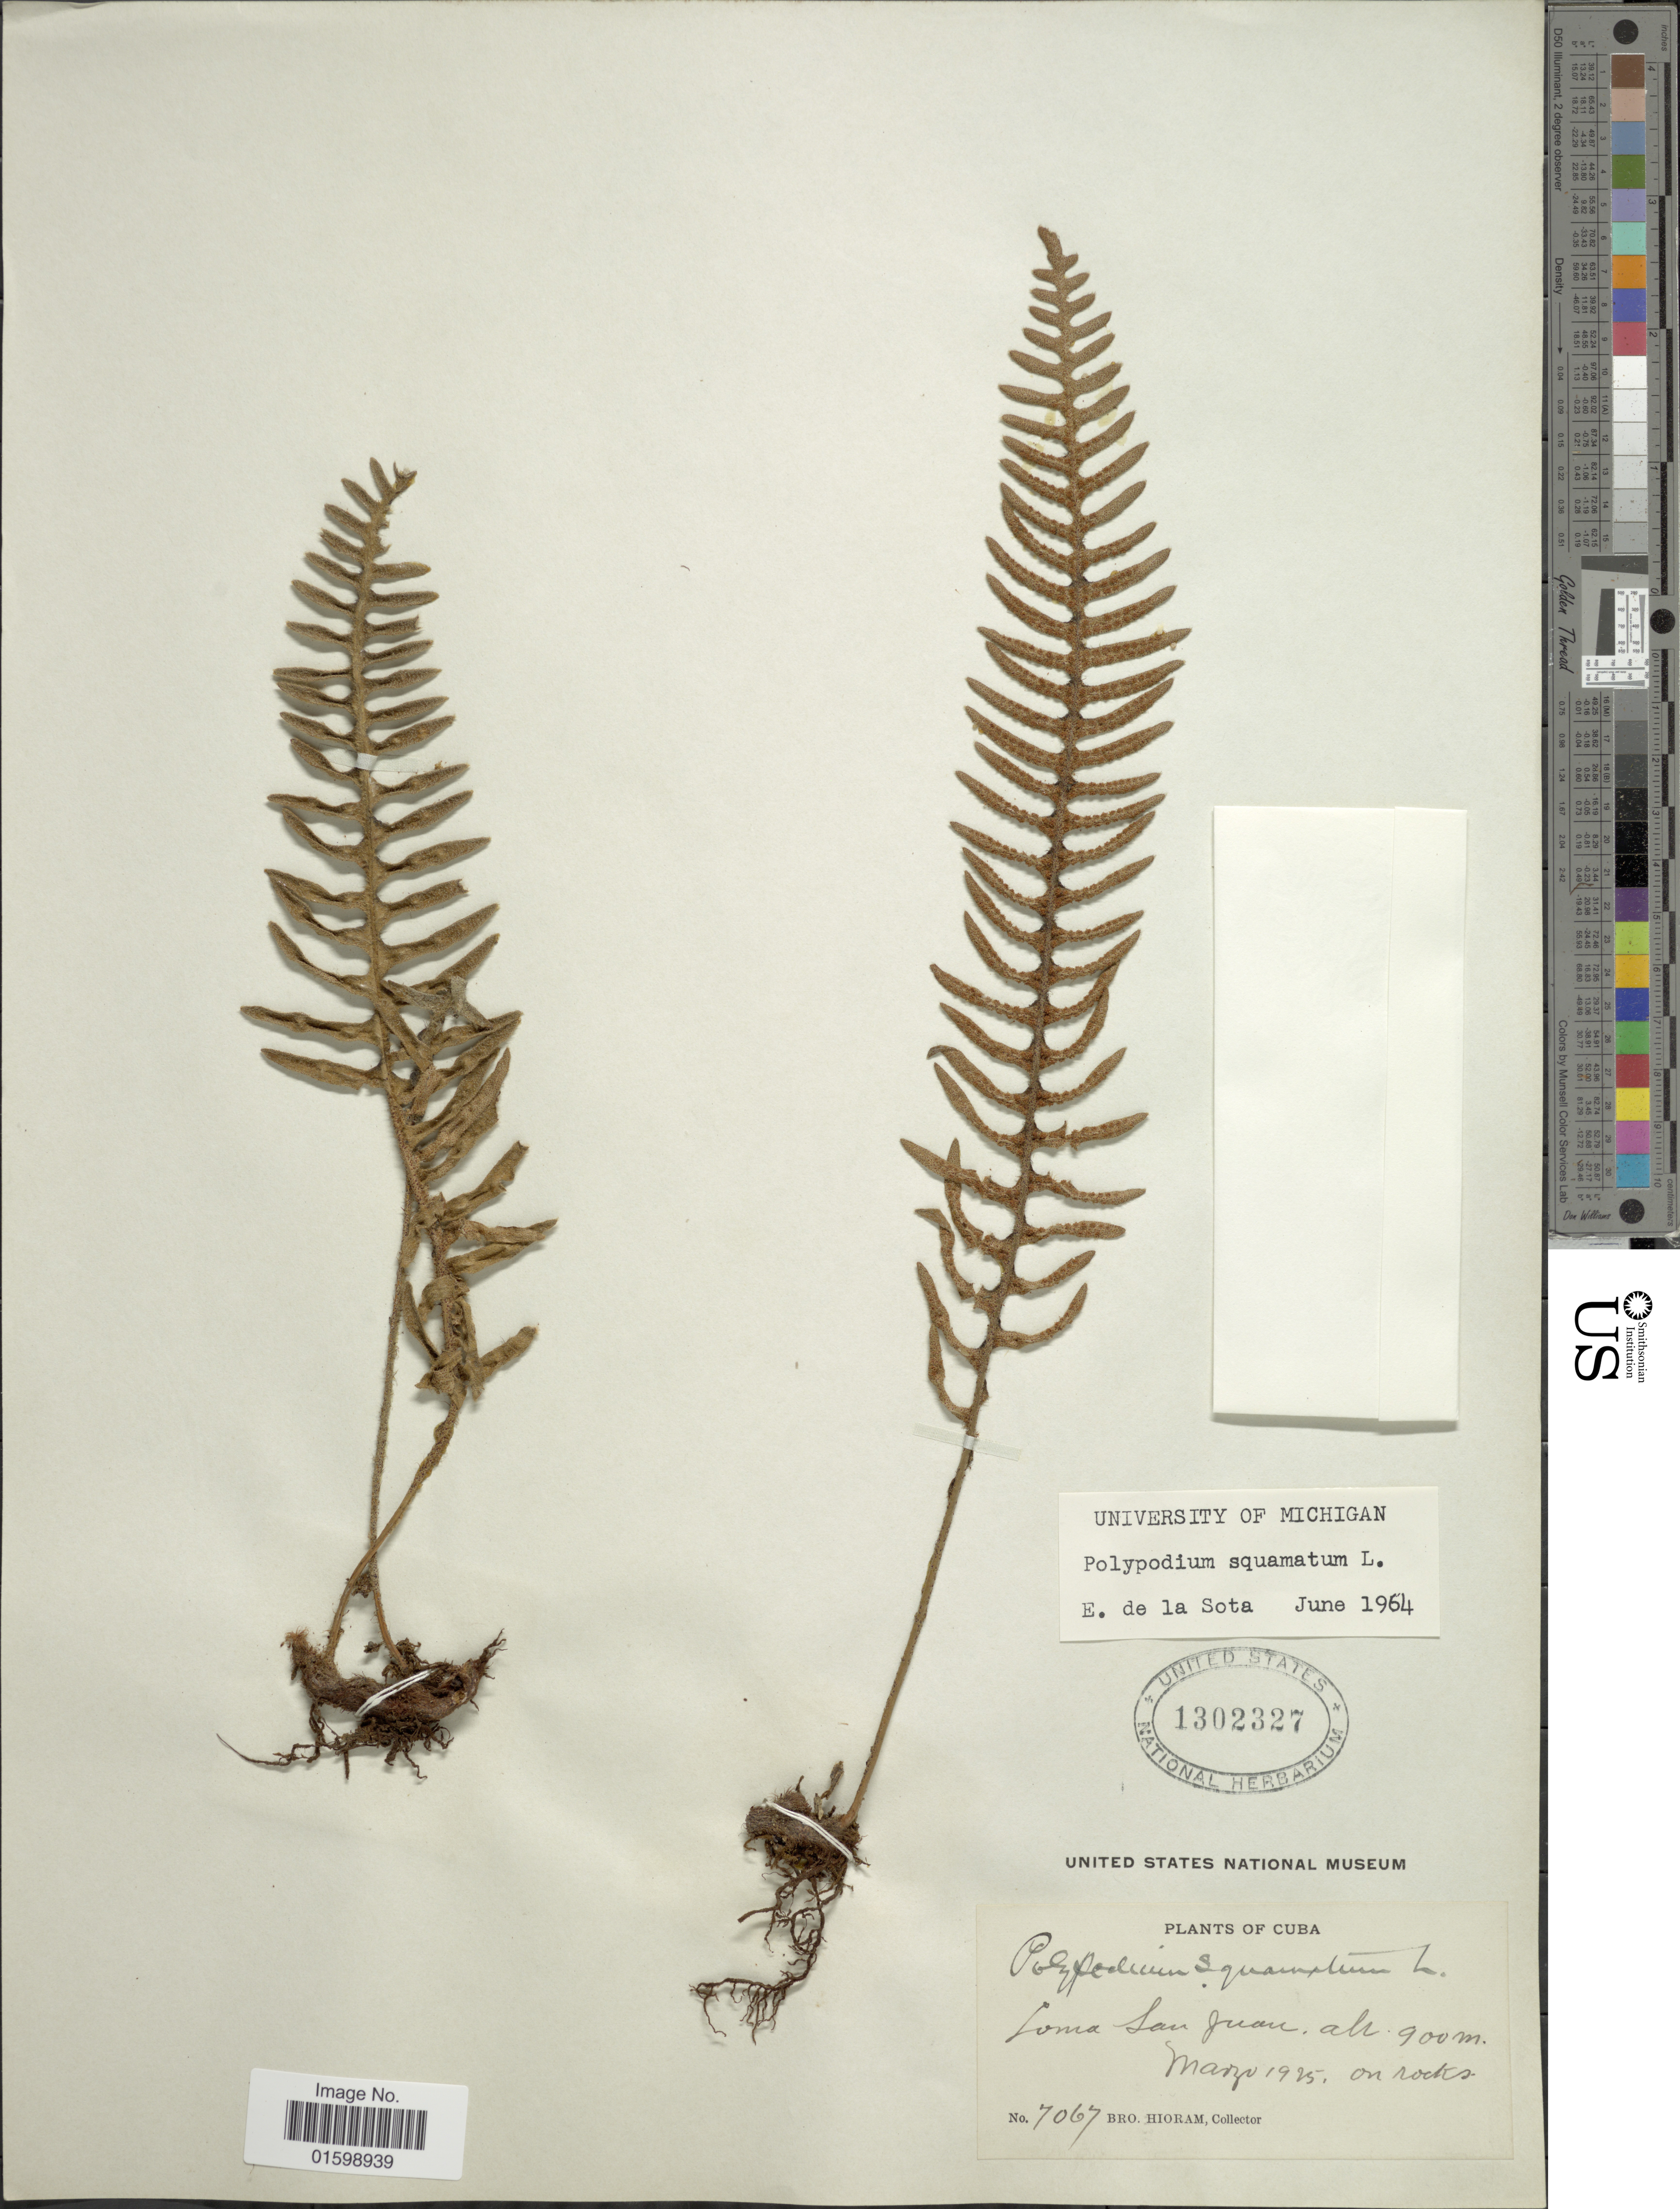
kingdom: Plantae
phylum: Tracheophyta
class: Polypodiopsida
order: Polypodiales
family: Polypodiaceae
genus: Pleopeltis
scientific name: Pleopeltis squamata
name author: (L.) J. Sm.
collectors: Bro. Hioram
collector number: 7067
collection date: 1925-03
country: Cuba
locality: Loma San Juan, on rocks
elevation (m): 900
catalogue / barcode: US 1302327